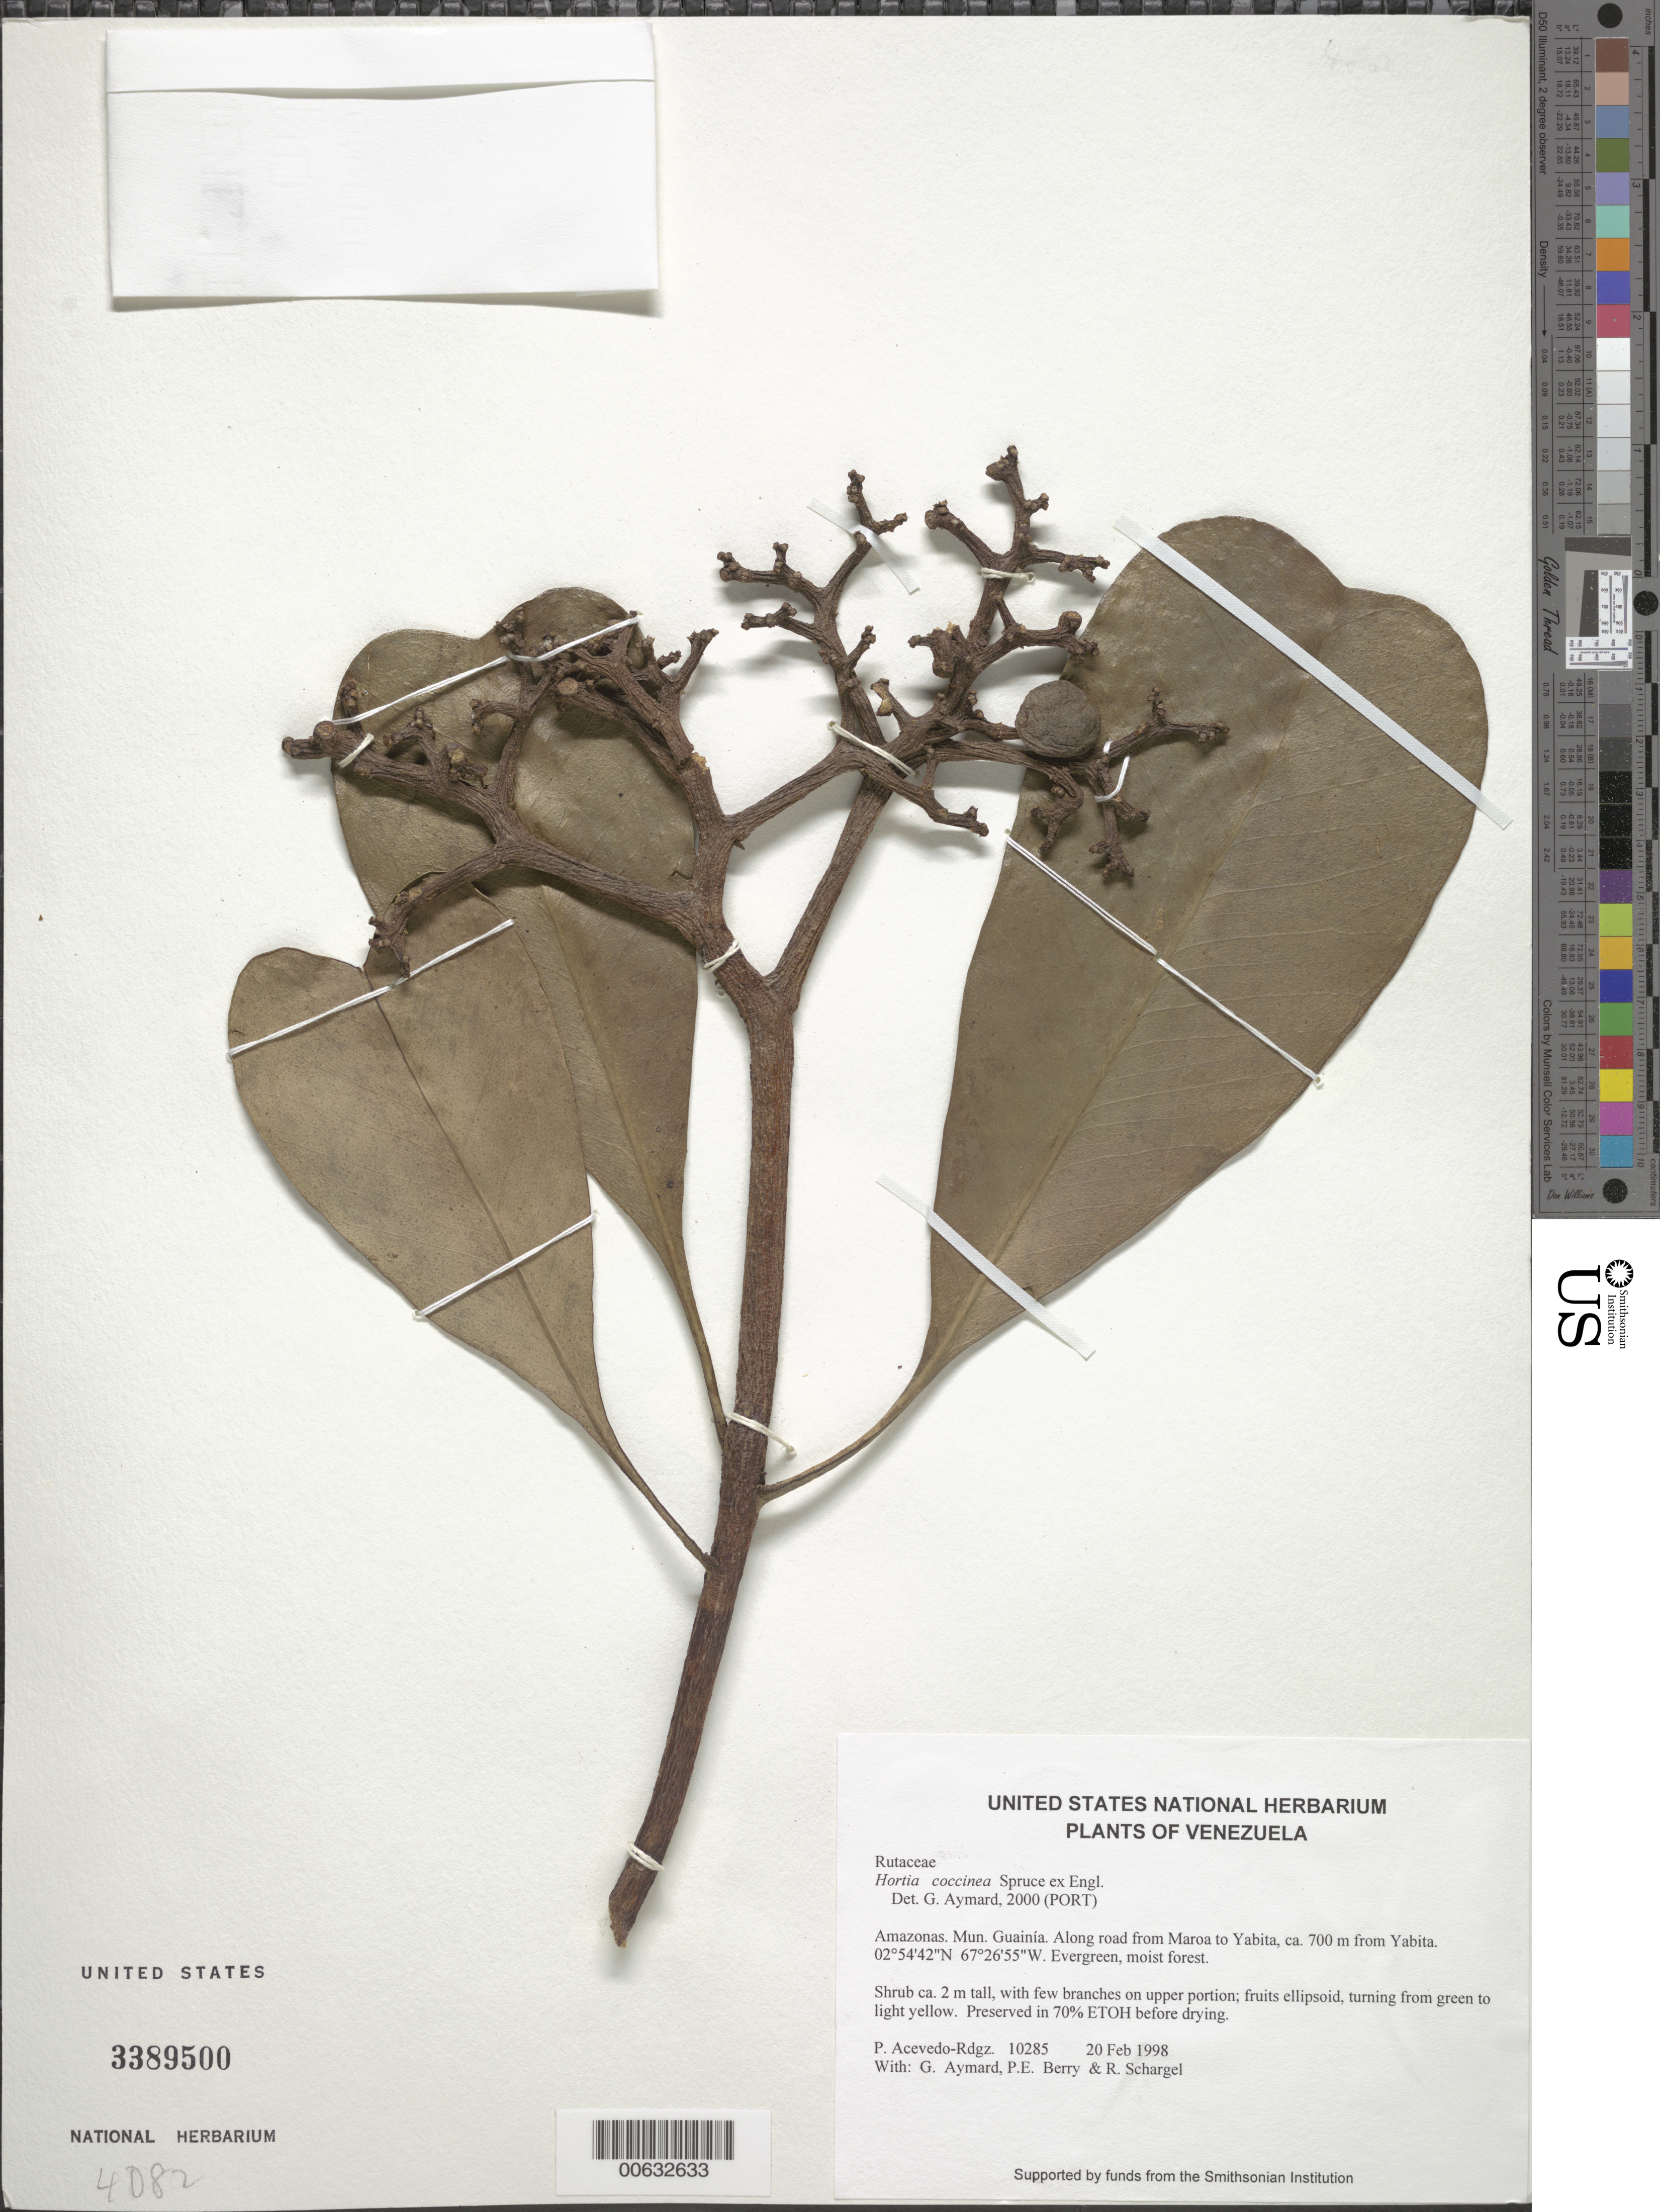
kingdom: Plantae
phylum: Tracheophyta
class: Magnoliopsida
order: Sapindales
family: Rutaceae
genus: Hortia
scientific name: Hortia vandelliana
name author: Groppo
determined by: Groppo, M., (SPF)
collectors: P. Acevedo-Rodr., G. A. Aymard, P. E. Berry & R. Schargel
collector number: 10285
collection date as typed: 20 Feb 1998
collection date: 1998-02-20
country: Venezuela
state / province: Amazonas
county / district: Maroa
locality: Along road from Maroa to Yabita, ca. 700 m from Yabita.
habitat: Evergreen, moist forest.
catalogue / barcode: US 3389500